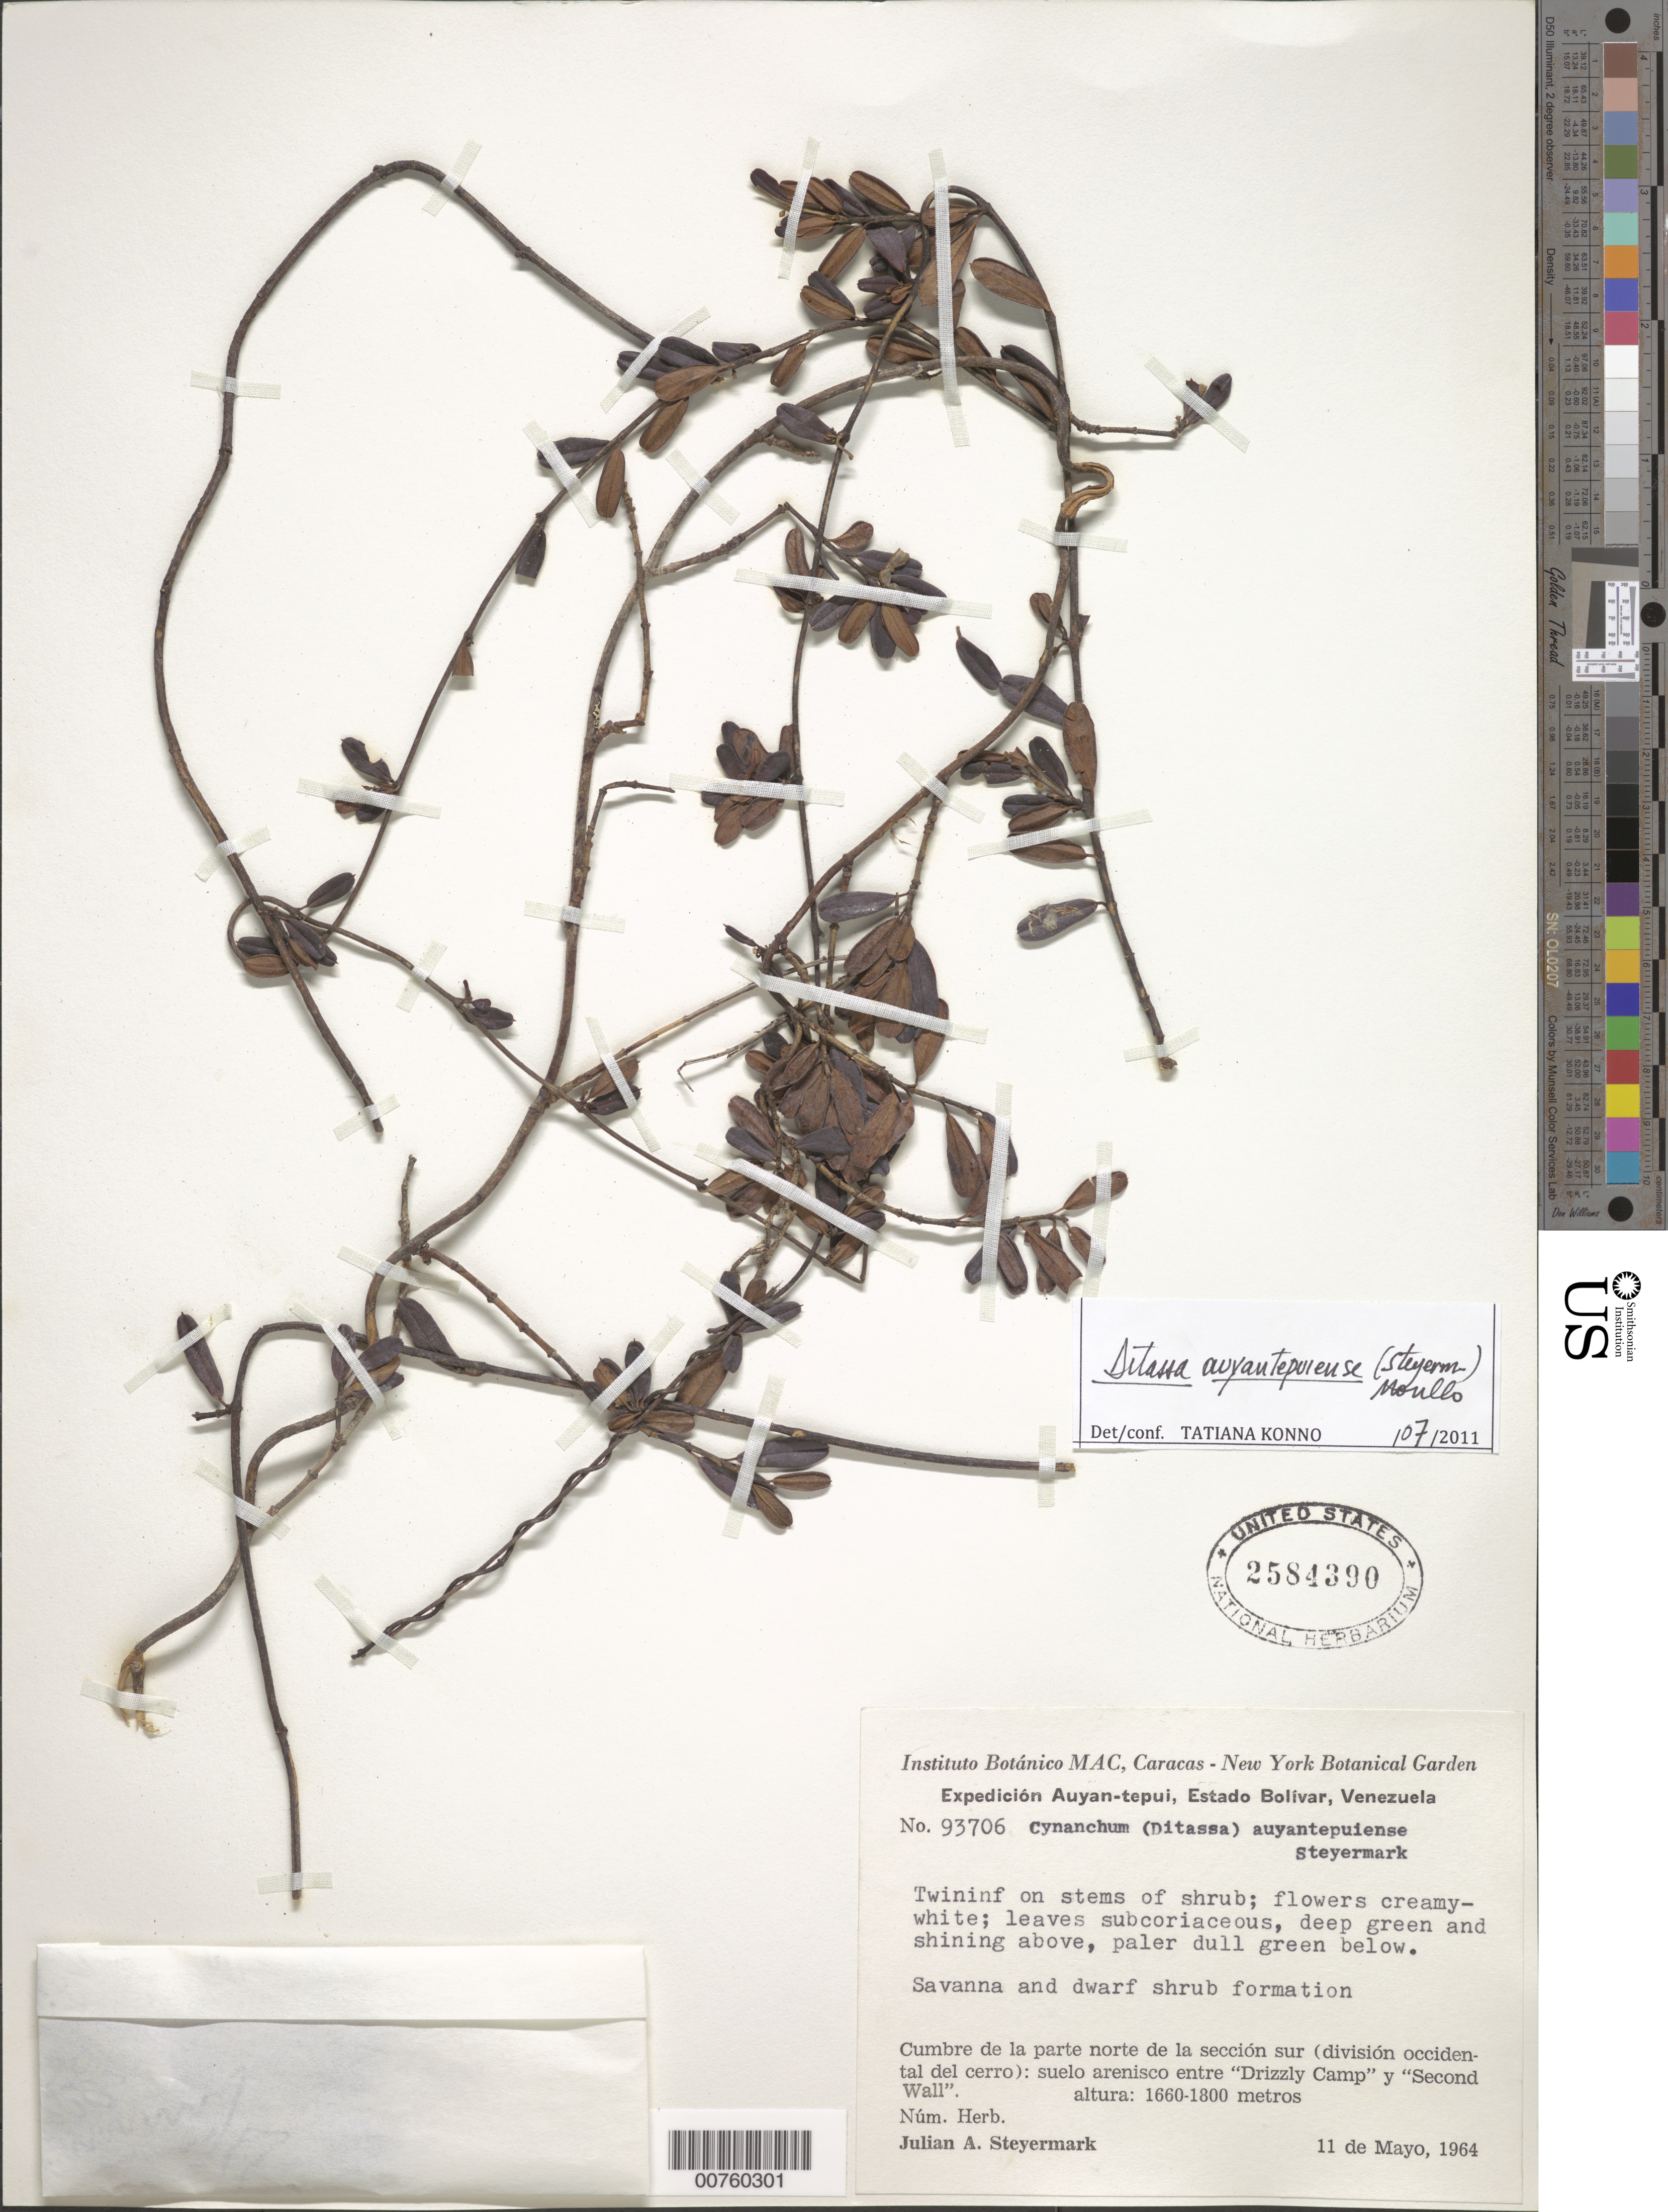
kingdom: Plantae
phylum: Tracheophyta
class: Magnoliopsida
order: Gentianales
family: Apocynaceae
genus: Ditassa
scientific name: Ditassa auyantepuiensis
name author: (Steyerm.) Morillo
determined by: Konno, T.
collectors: J. Steyermark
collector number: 93706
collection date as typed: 11-May-64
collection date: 1964-05-11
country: Venezuela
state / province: Bolívar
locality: Auyan-tepuí, cumbre de la parte norte de la sección sur (div. occidental del cerro): entre "Drizzly Camp" y "Second Wall"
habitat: Savanna and dwarf shrub formation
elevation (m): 1660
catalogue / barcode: US 2584390